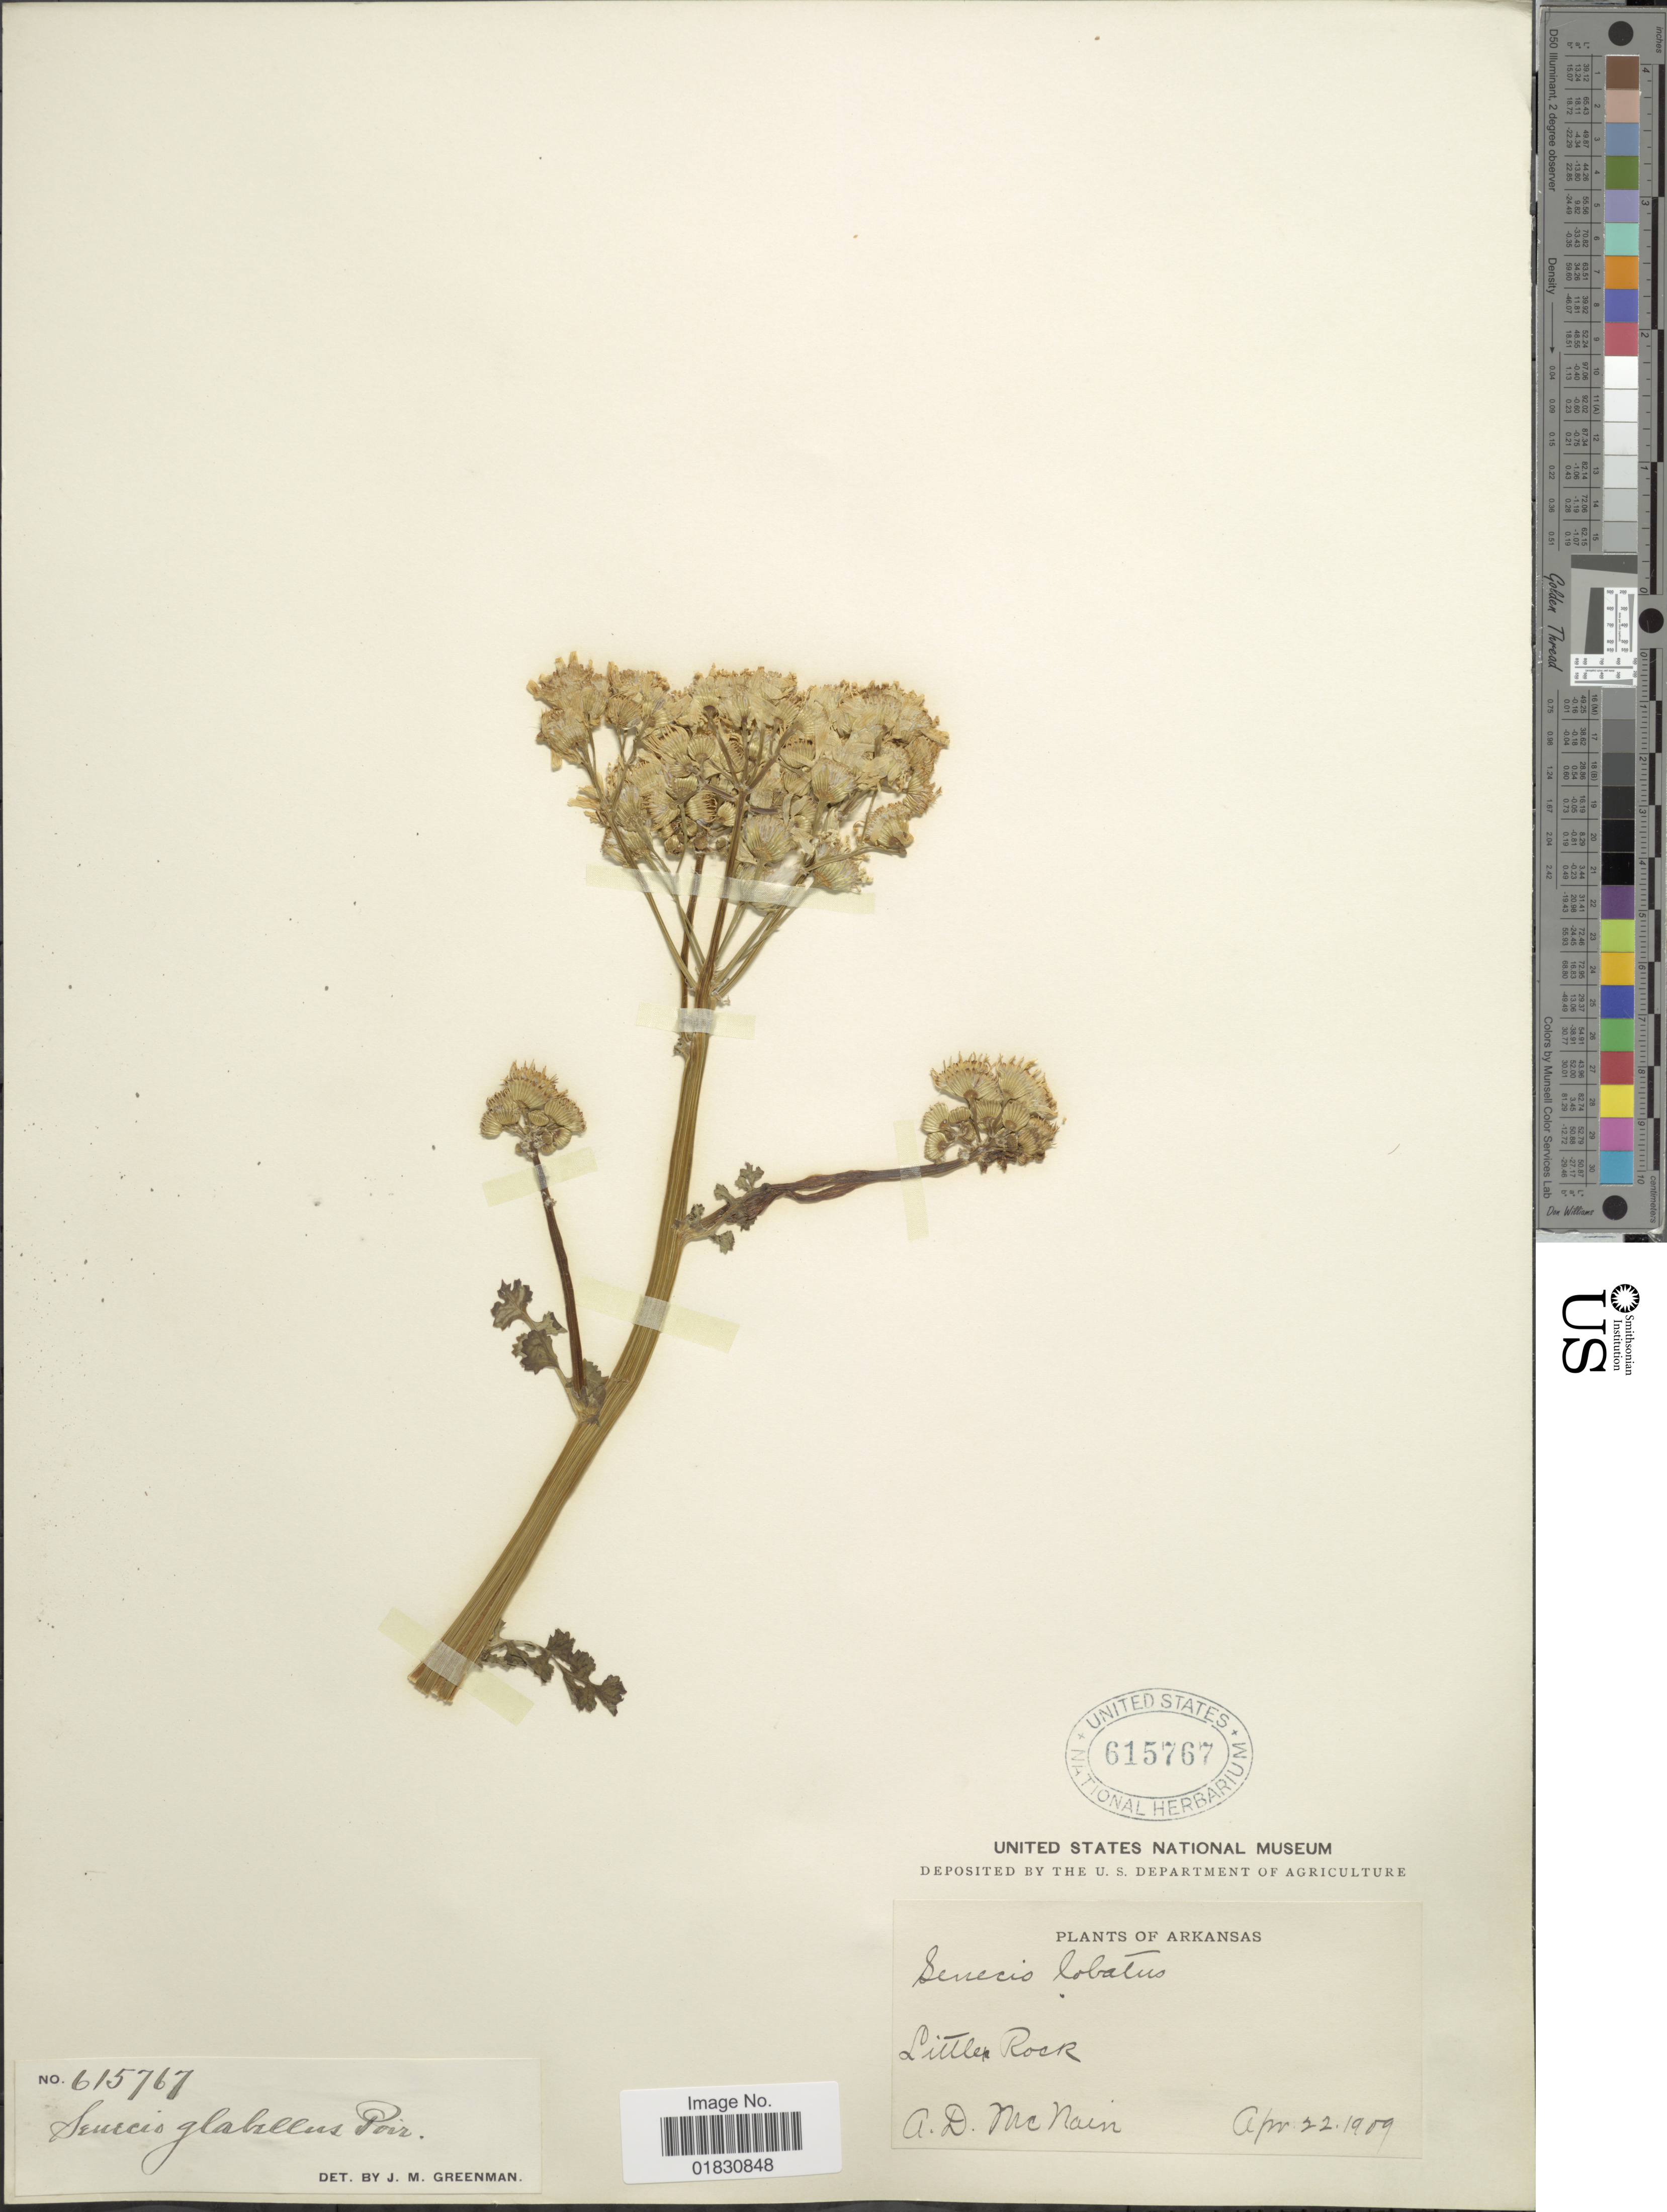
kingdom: Plantae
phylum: Tracheophyta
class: Magnoliopsida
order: Asterales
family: Asteraceae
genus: Packera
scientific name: Packera glabella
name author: (Poir.) C. Jeffrey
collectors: A. McNair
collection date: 1909-04-22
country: United States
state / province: Arkansas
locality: Little Rock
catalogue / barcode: US 615767